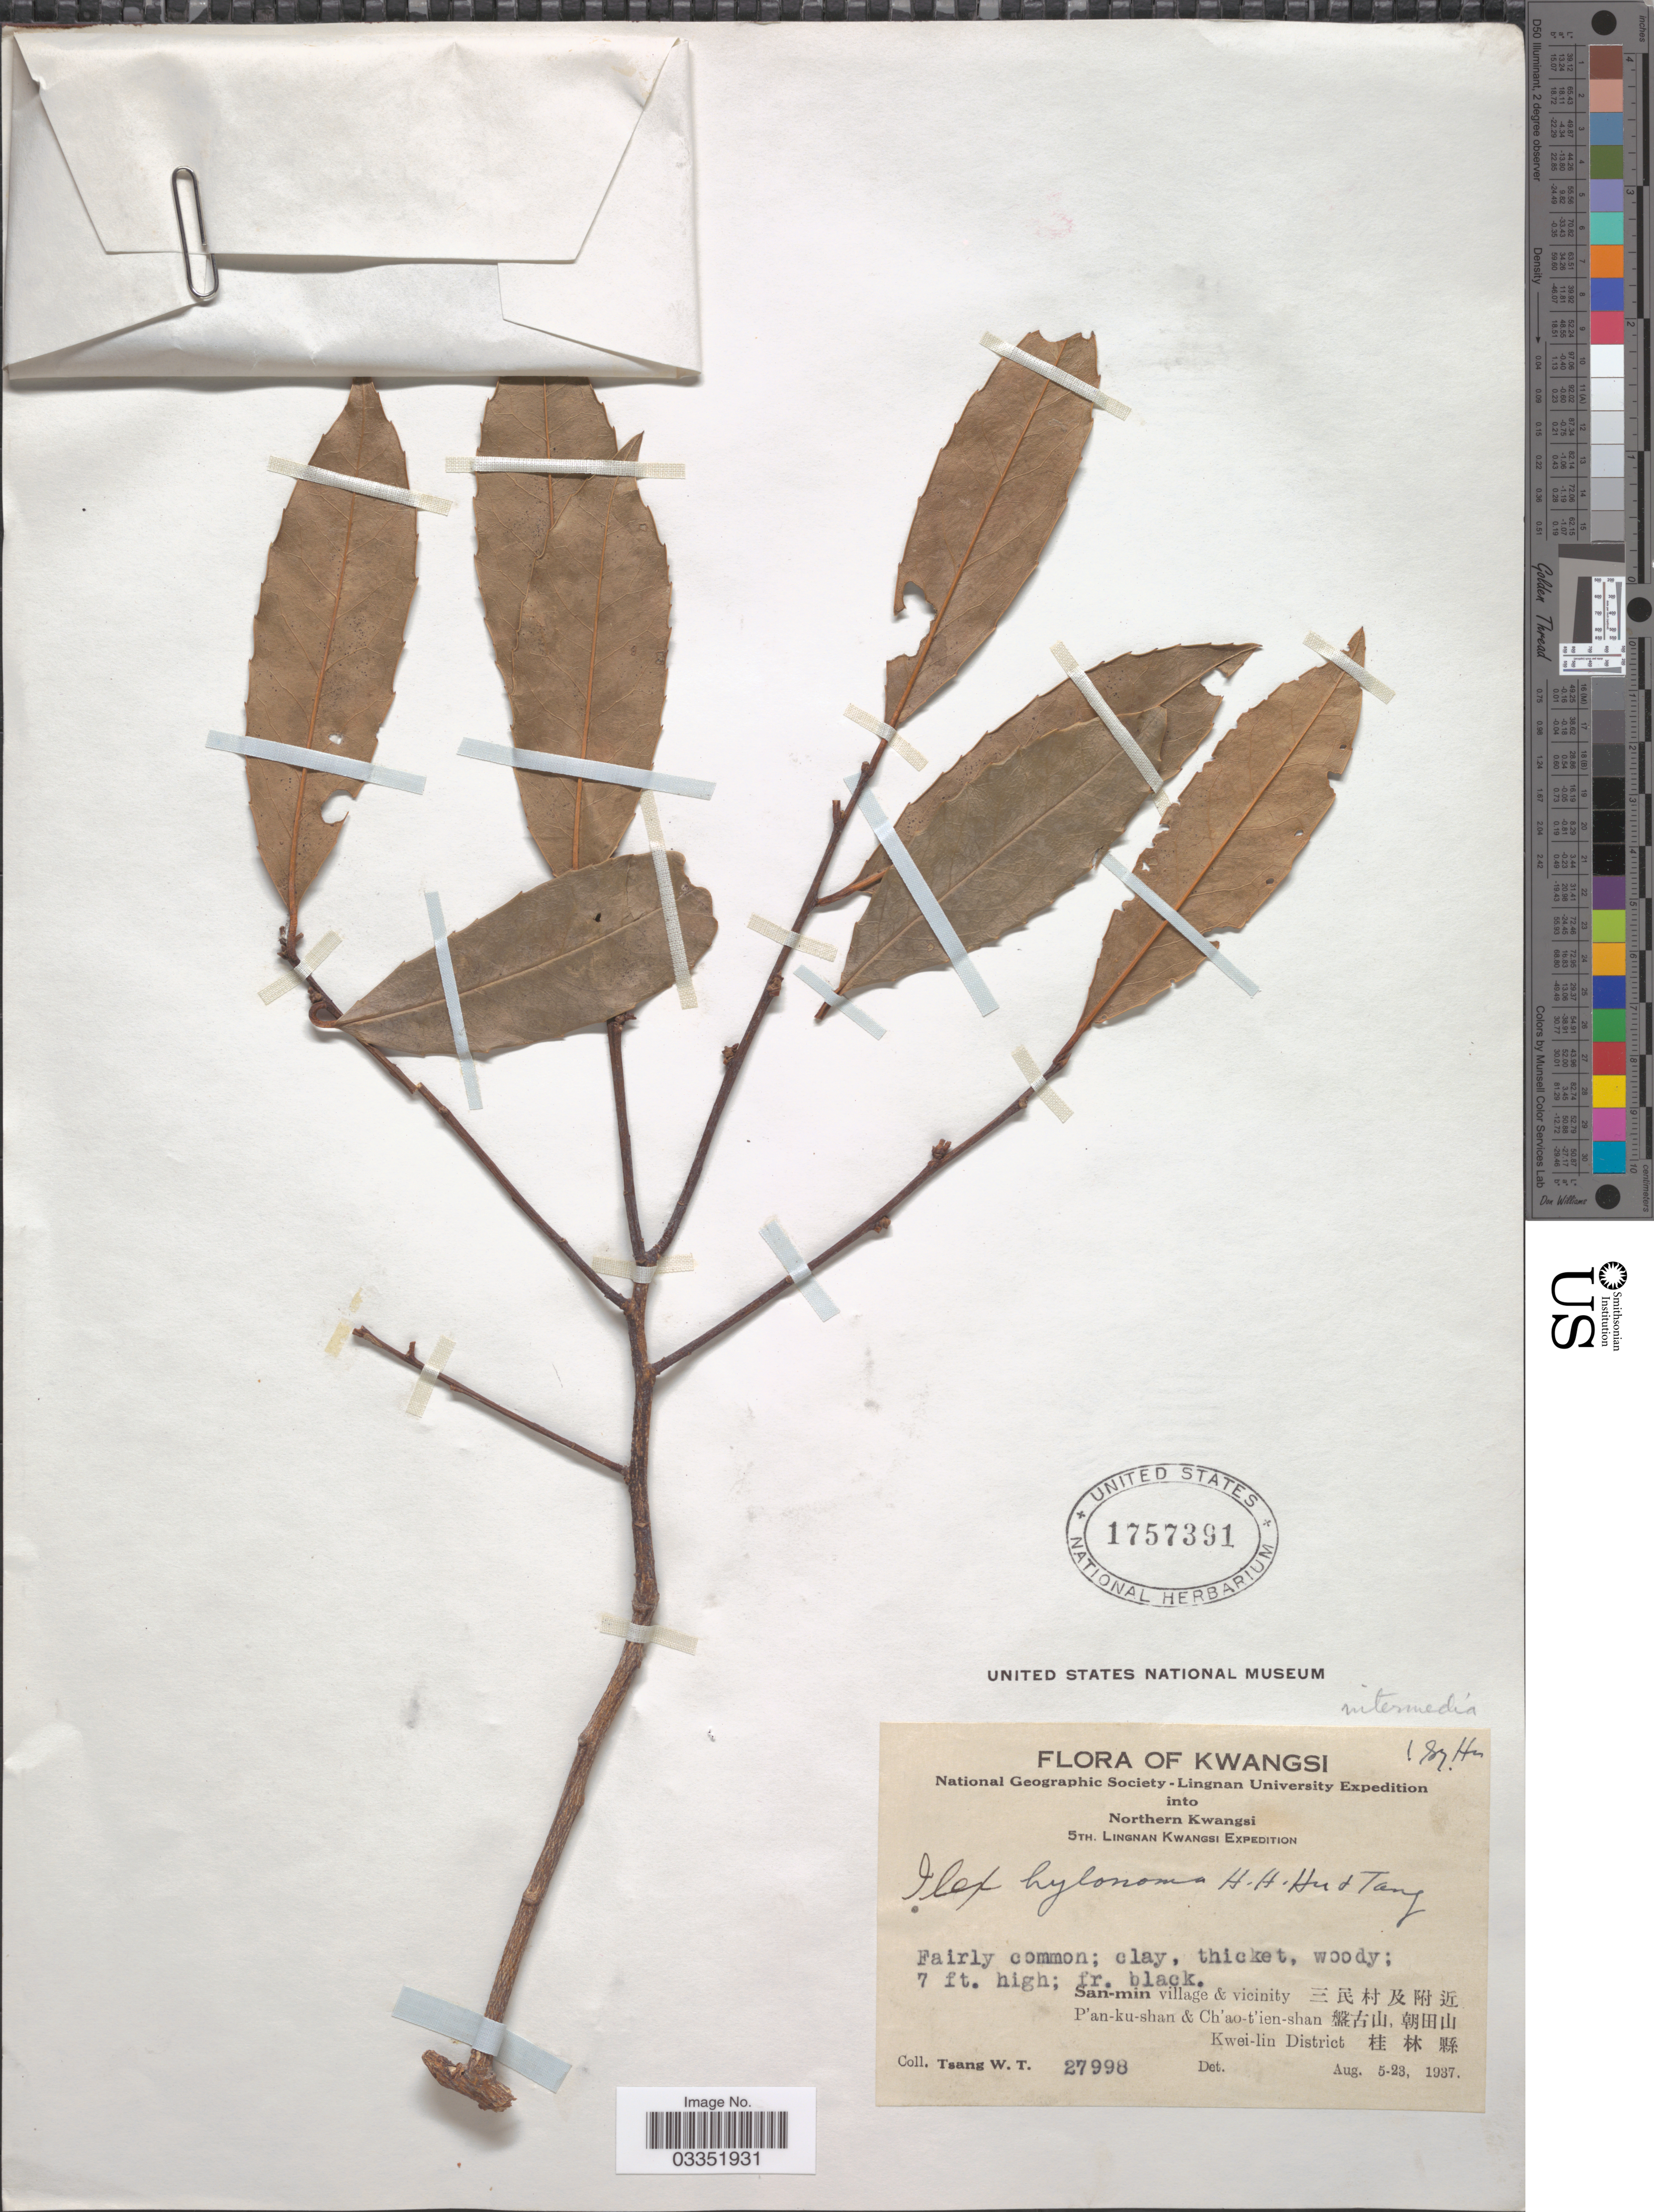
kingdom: Plantae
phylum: Tracheophyta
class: Magnoliopsida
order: Aquifoliales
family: Aquifoliaceae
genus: Ilex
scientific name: Ilex hylonoma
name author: Hu & Tang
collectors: W. T. Tsang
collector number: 27998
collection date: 1937-08-05/1937-08-23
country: China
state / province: Guangxi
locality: Kwangsi. San-min village & vicinity X, P'an-ku-shan & Ch'ao-t'ien-shan X. Kwei-lin District X.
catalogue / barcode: US 1757391